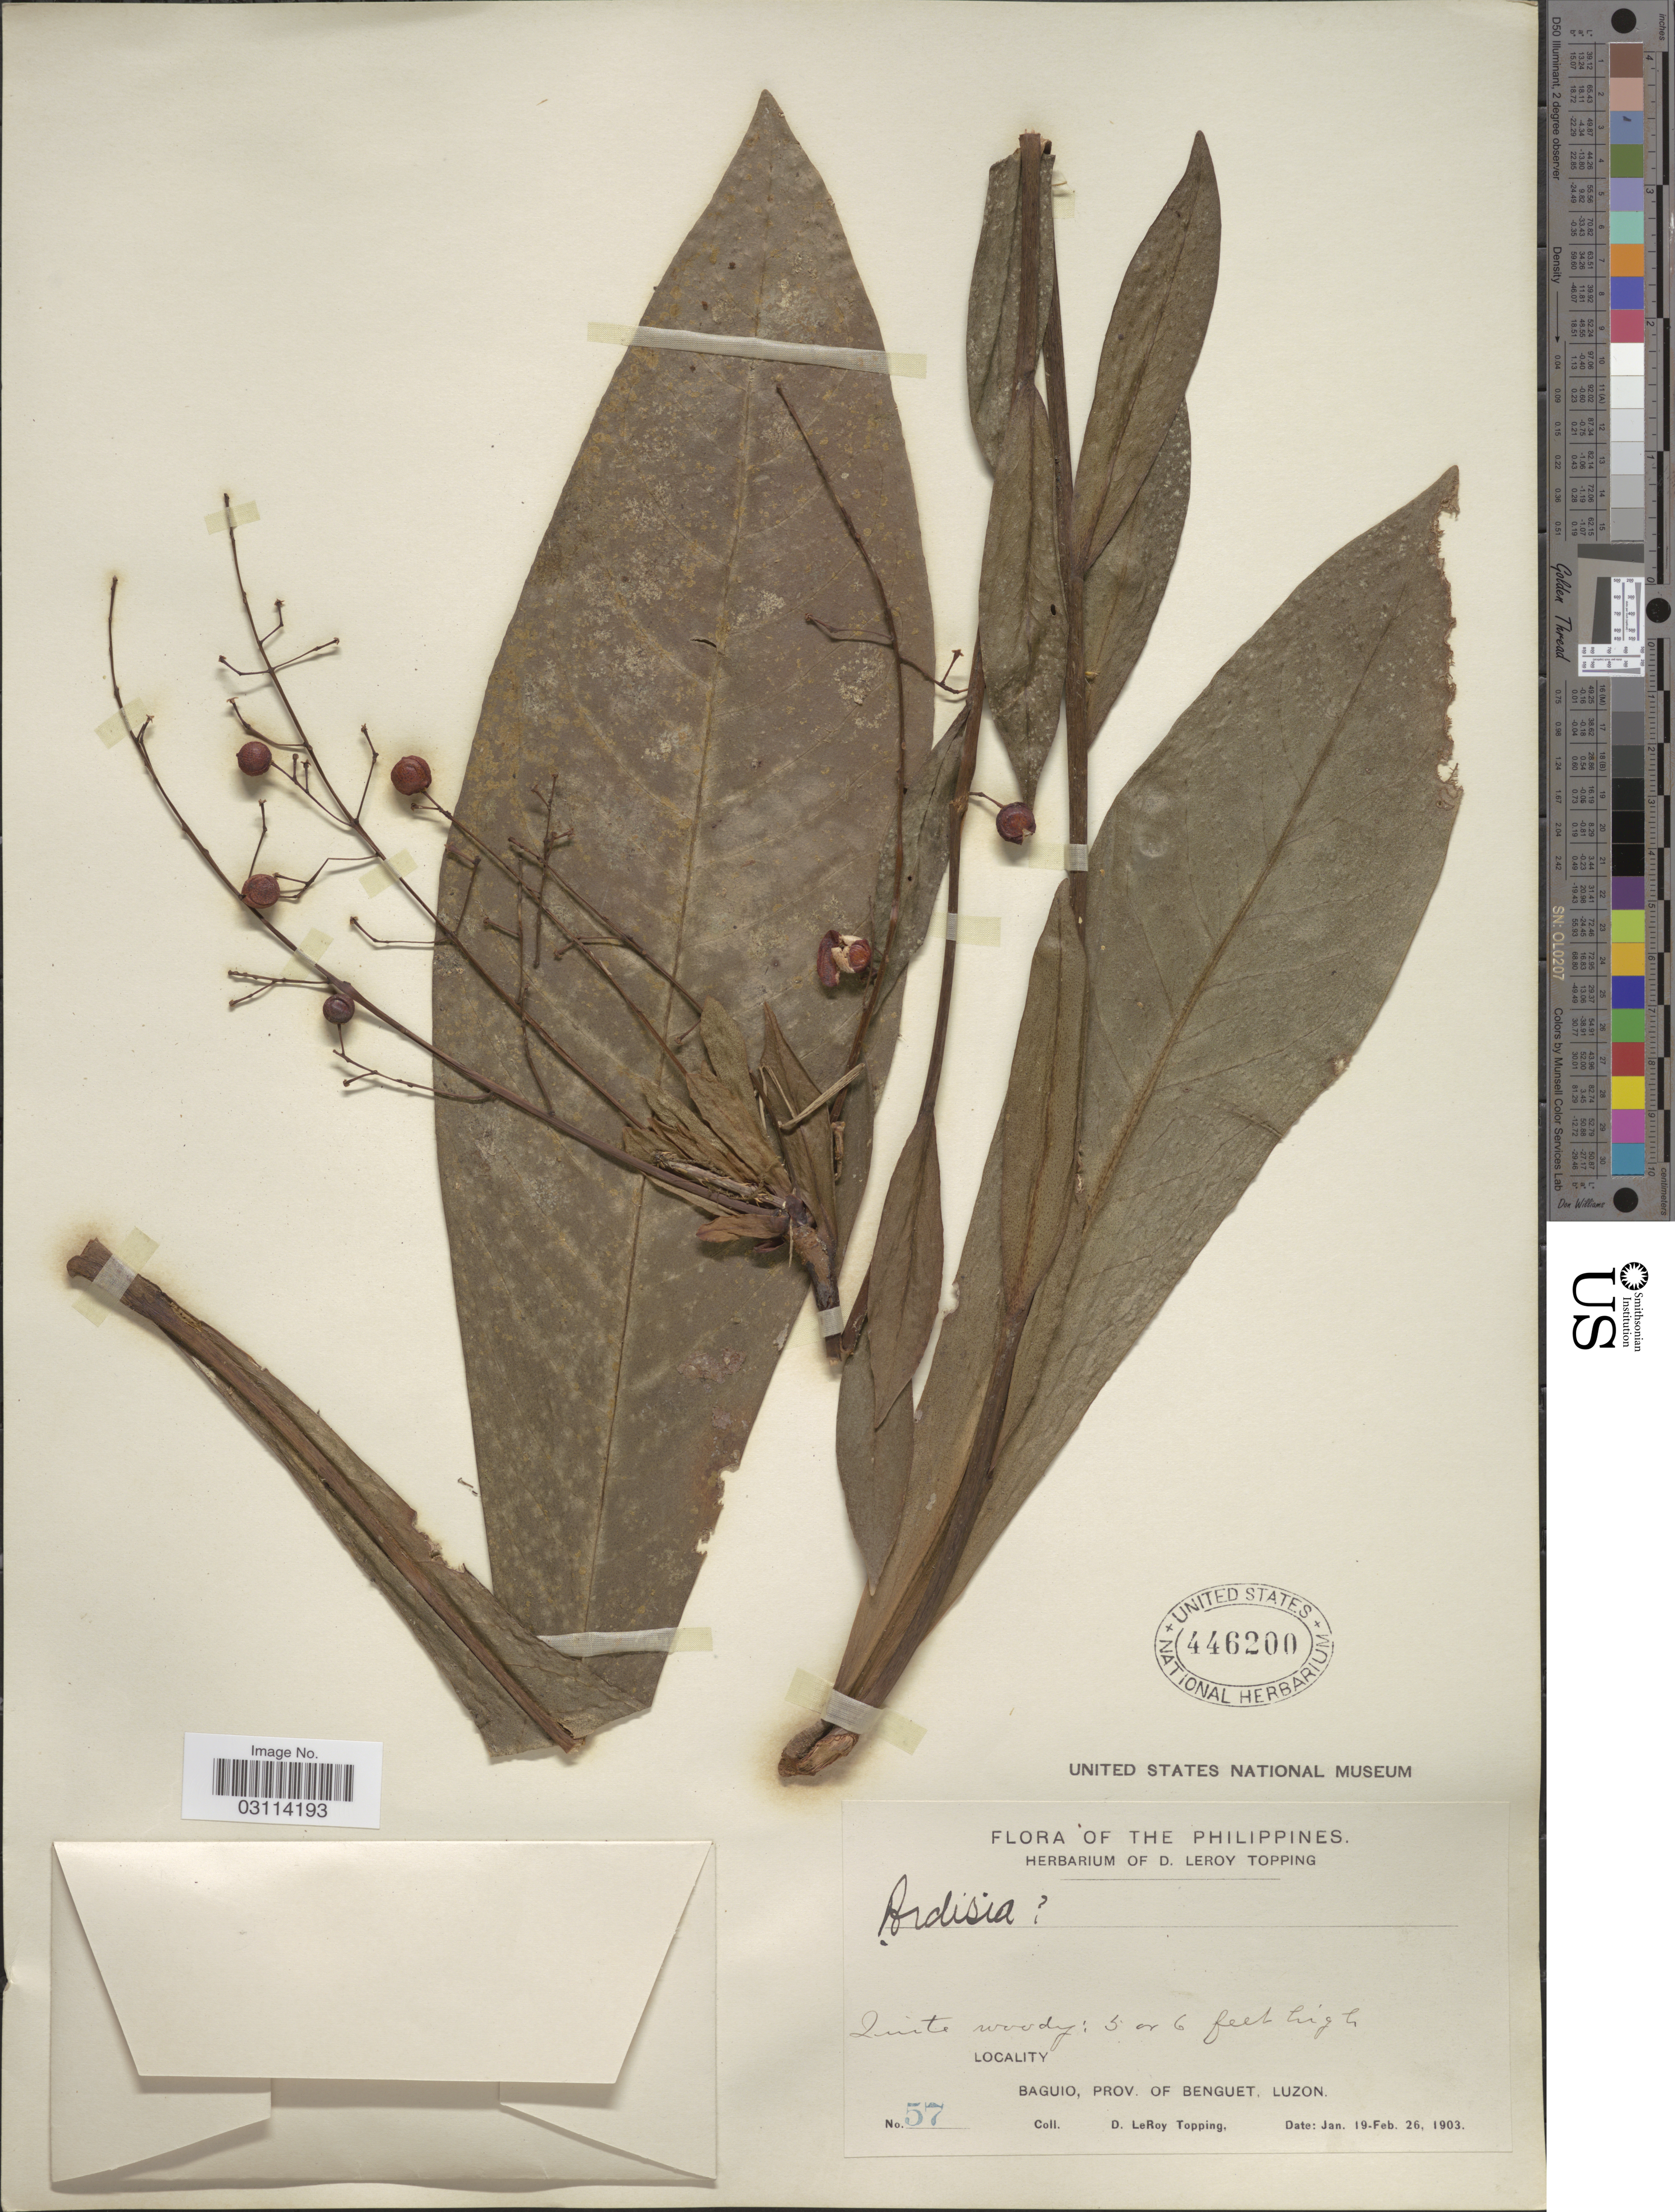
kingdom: Plantae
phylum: Tracheophyta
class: Magnoliopsida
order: Ericales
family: Primulaceae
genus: Discocalyx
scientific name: Discocalyx linearifolia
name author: Elmer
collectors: D. L. Topping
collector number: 57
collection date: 1903-01-19/1903-02-26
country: Philippines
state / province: Cordillera (Administrative Region)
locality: Baguio, Prov. of Benguet, Luzon.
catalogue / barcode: US 446200